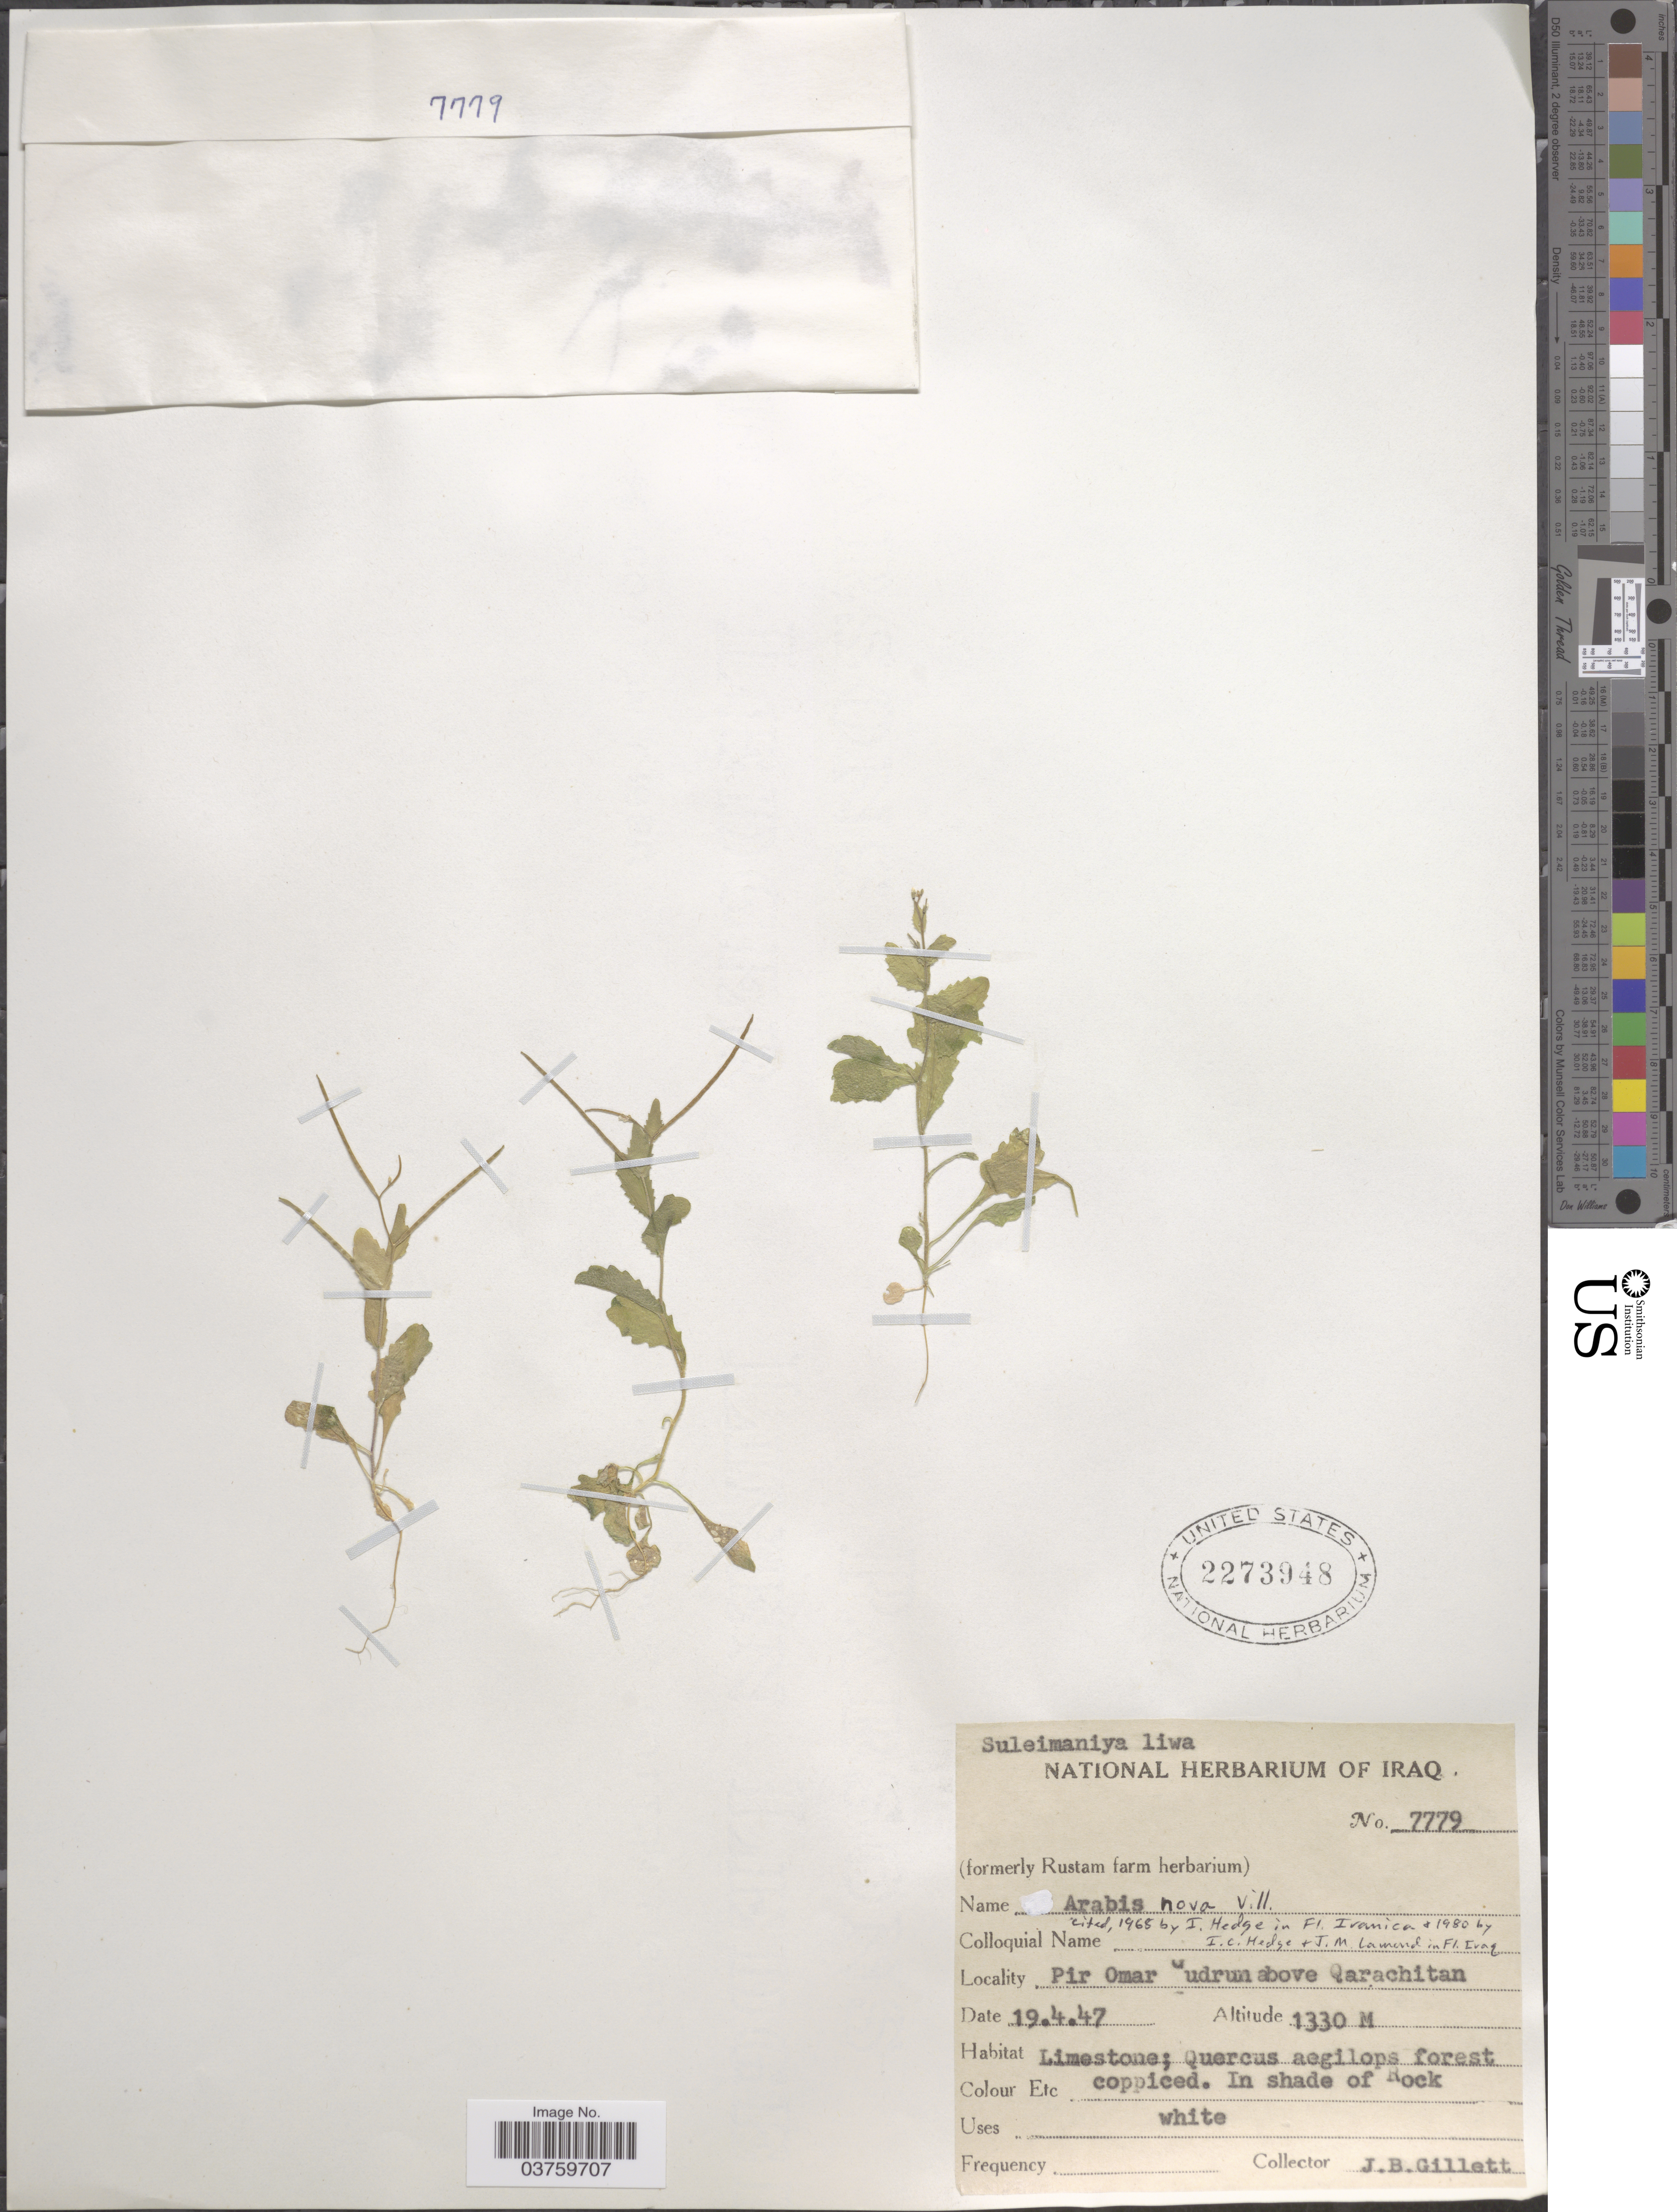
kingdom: Plantae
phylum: Tracheophyta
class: Magnoliopsida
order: Brassicales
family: Brassicaceae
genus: Arabis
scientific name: Arabis nova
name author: Vill.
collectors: J. B. Gillett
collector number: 7779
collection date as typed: Transcribed d/m/y: 19/4/47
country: Iraq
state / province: As Sulaymānīyah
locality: Suleimaniya liwa. Pir Omar Gudrun above Qarachitan.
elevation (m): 1330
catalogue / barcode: US 2273948